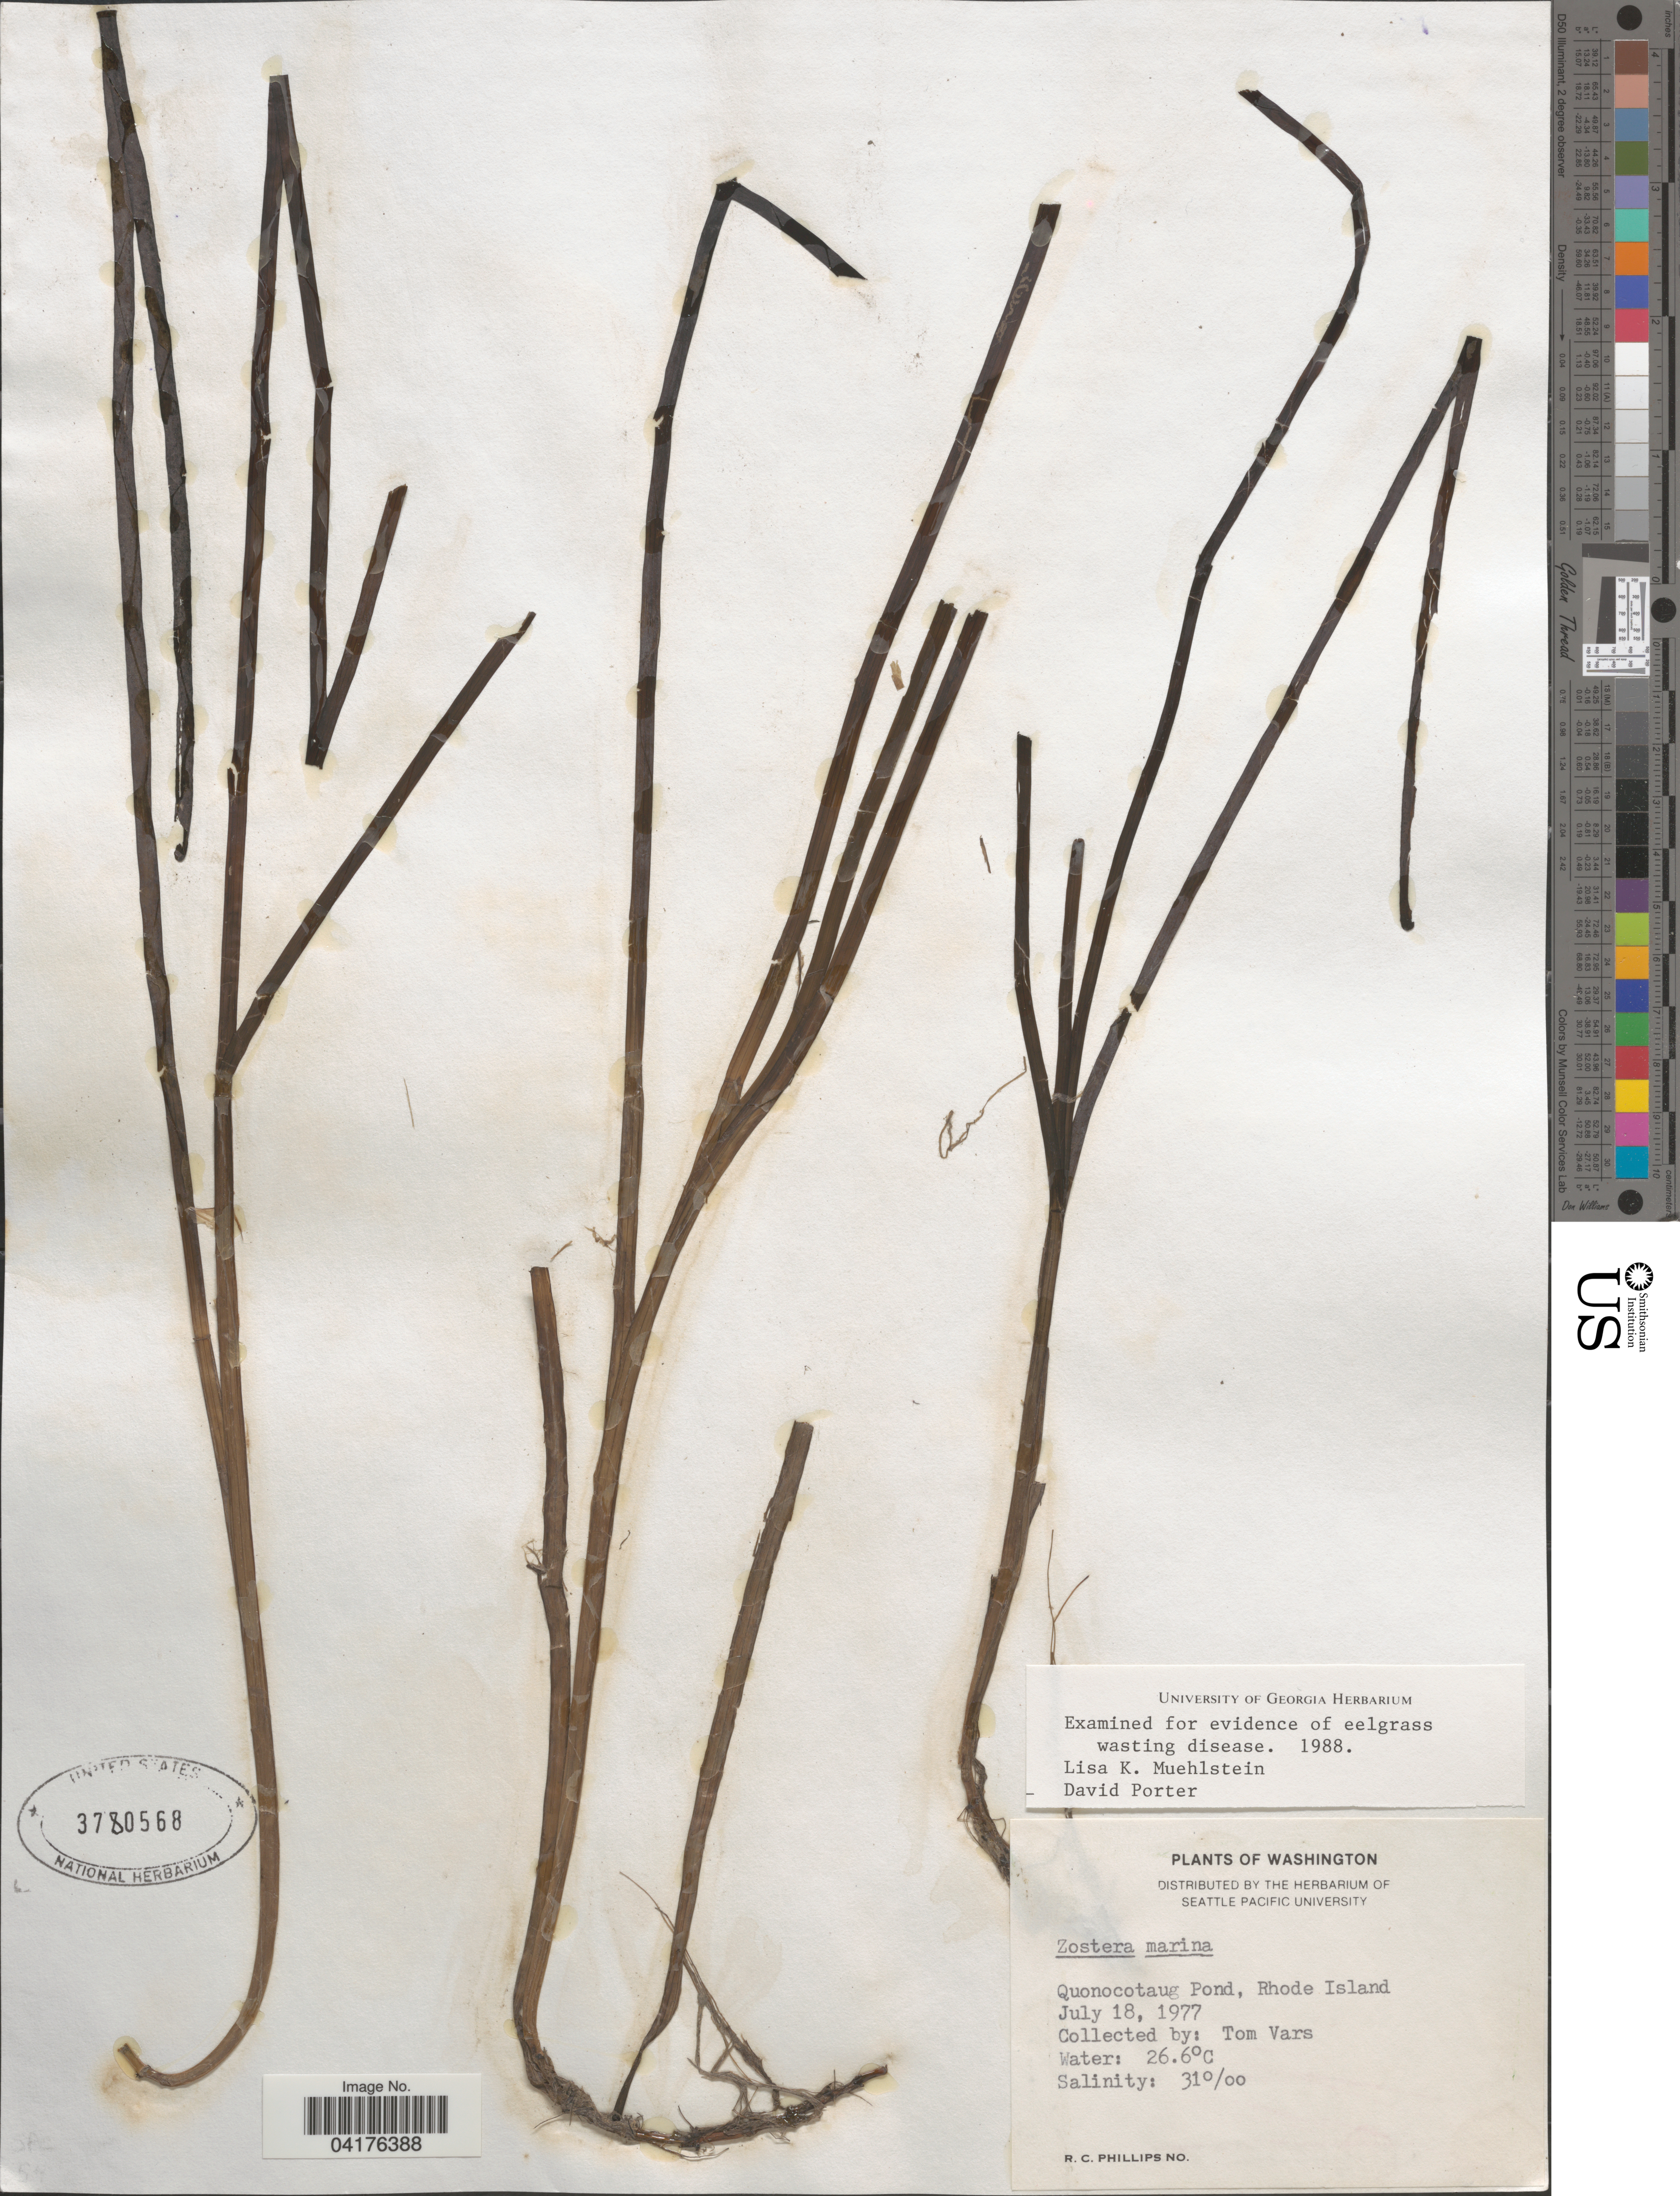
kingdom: Plantae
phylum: Tracheophyta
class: Liliopsida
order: Alismatales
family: Zosteraceae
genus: Zostera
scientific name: Zostera marina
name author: L.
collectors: T. Vars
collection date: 1977-07-18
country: United States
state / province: Rhode Island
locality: Quonocotaug Pond.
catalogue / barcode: US 3780568